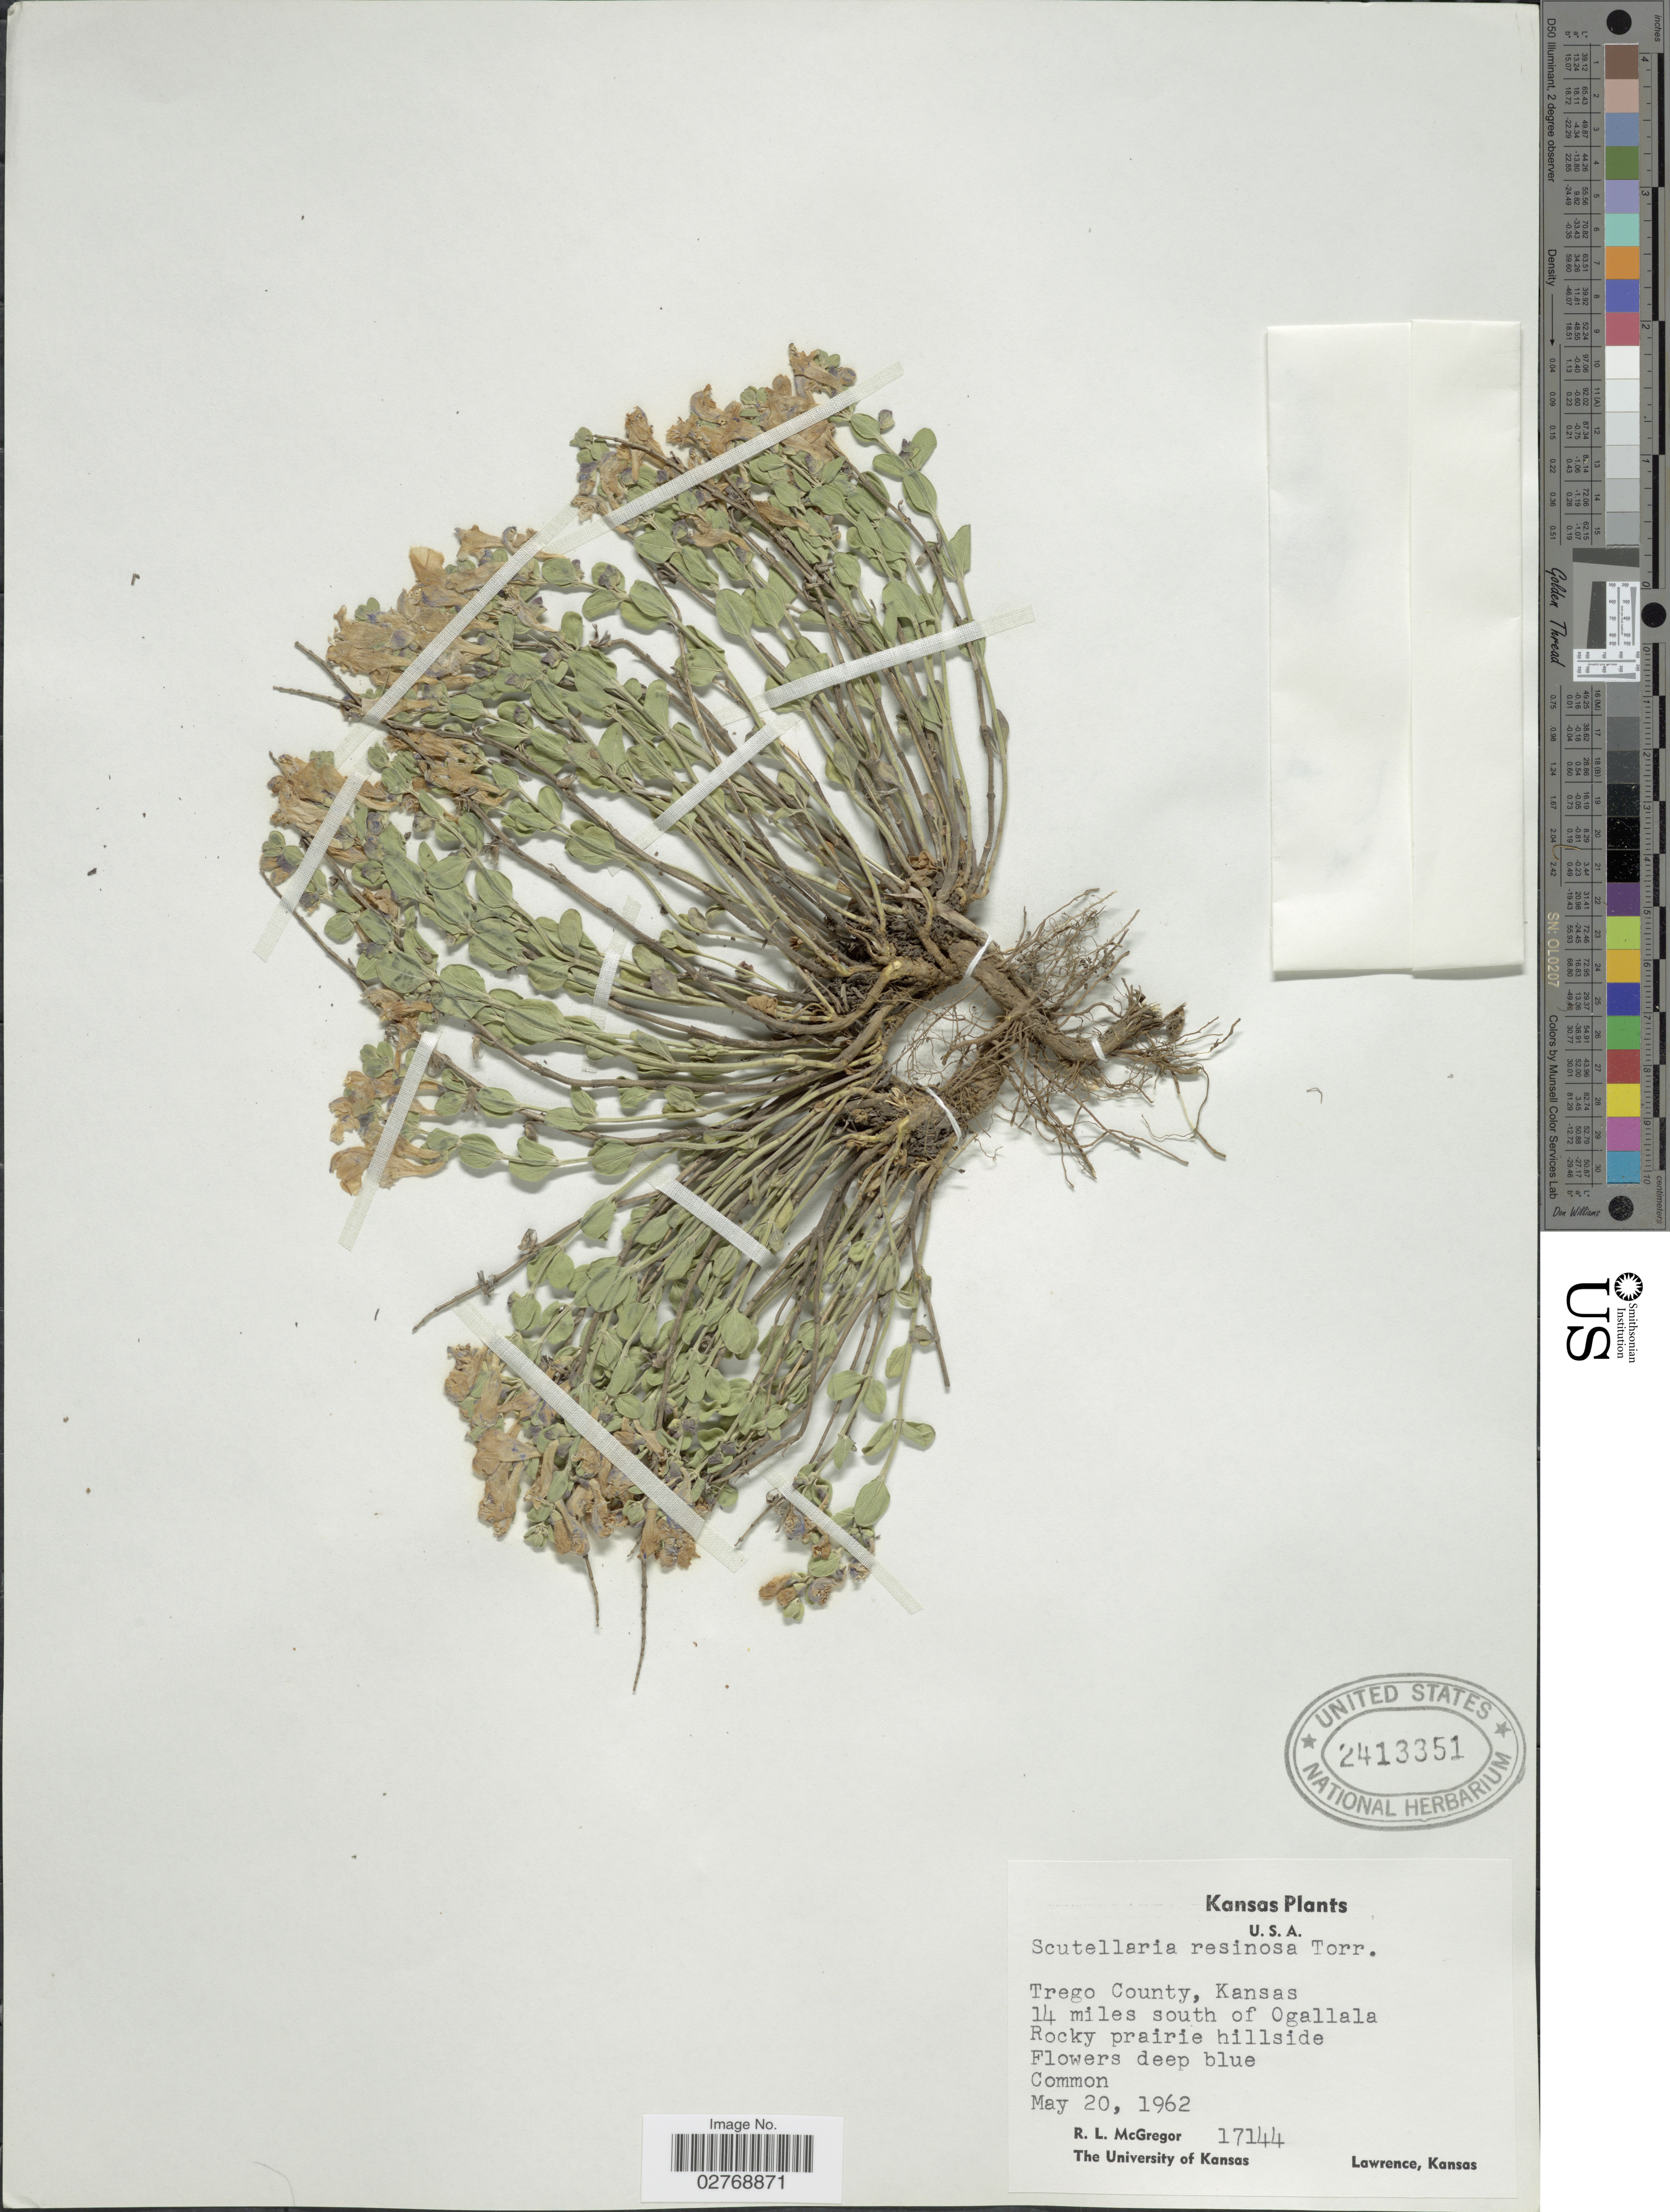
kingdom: Plantae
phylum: Tracheophyta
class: Magnoliopsida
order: Lamiales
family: Lamiaceae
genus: Scutellaria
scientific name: Scutellaria resinosa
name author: Torr.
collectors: R. McGregor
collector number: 17144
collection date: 1962-05-20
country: United States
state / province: Kansas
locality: Trego County. 14 miles south of Ogallala.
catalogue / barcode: US 2413351